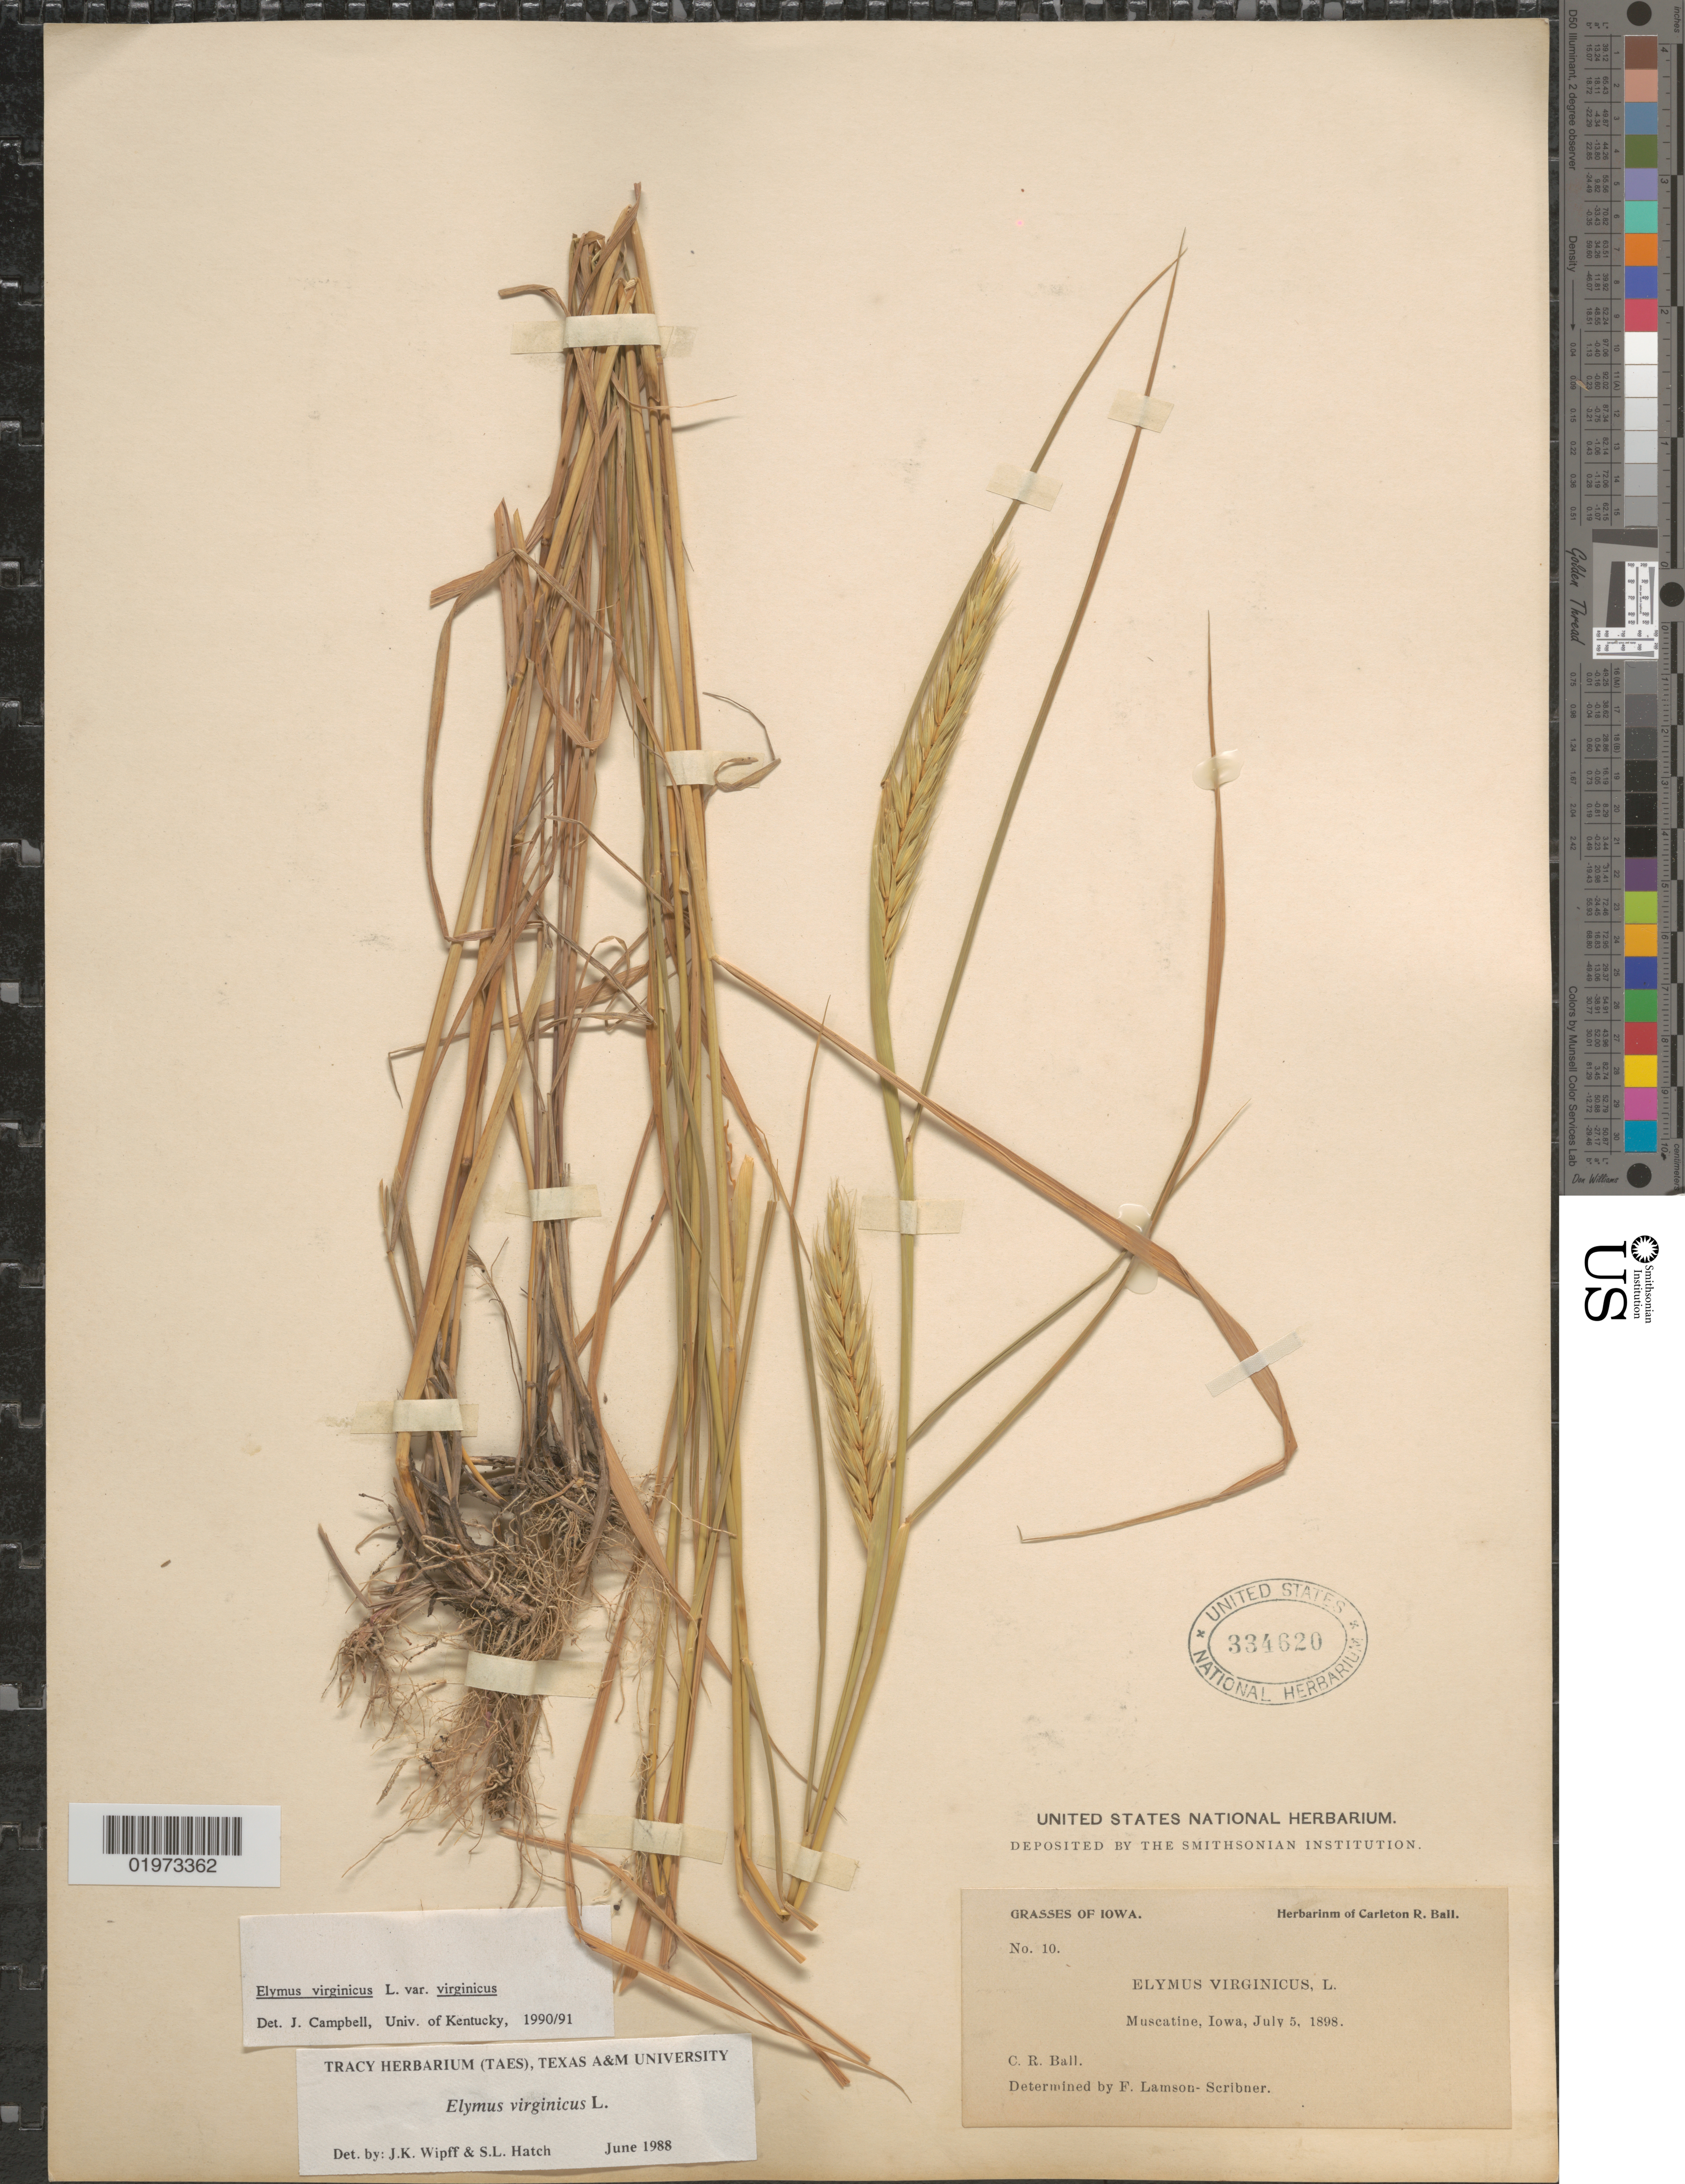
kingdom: Plantae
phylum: Tracheophyta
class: Liliopsida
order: Poales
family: Poaceae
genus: Elymus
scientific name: Elymus virginicus var. virginicus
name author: L.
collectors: C. R. Ball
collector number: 10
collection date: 1898-07-05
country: United States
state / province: Iowa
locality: Muscatine.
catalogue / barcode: US 334620